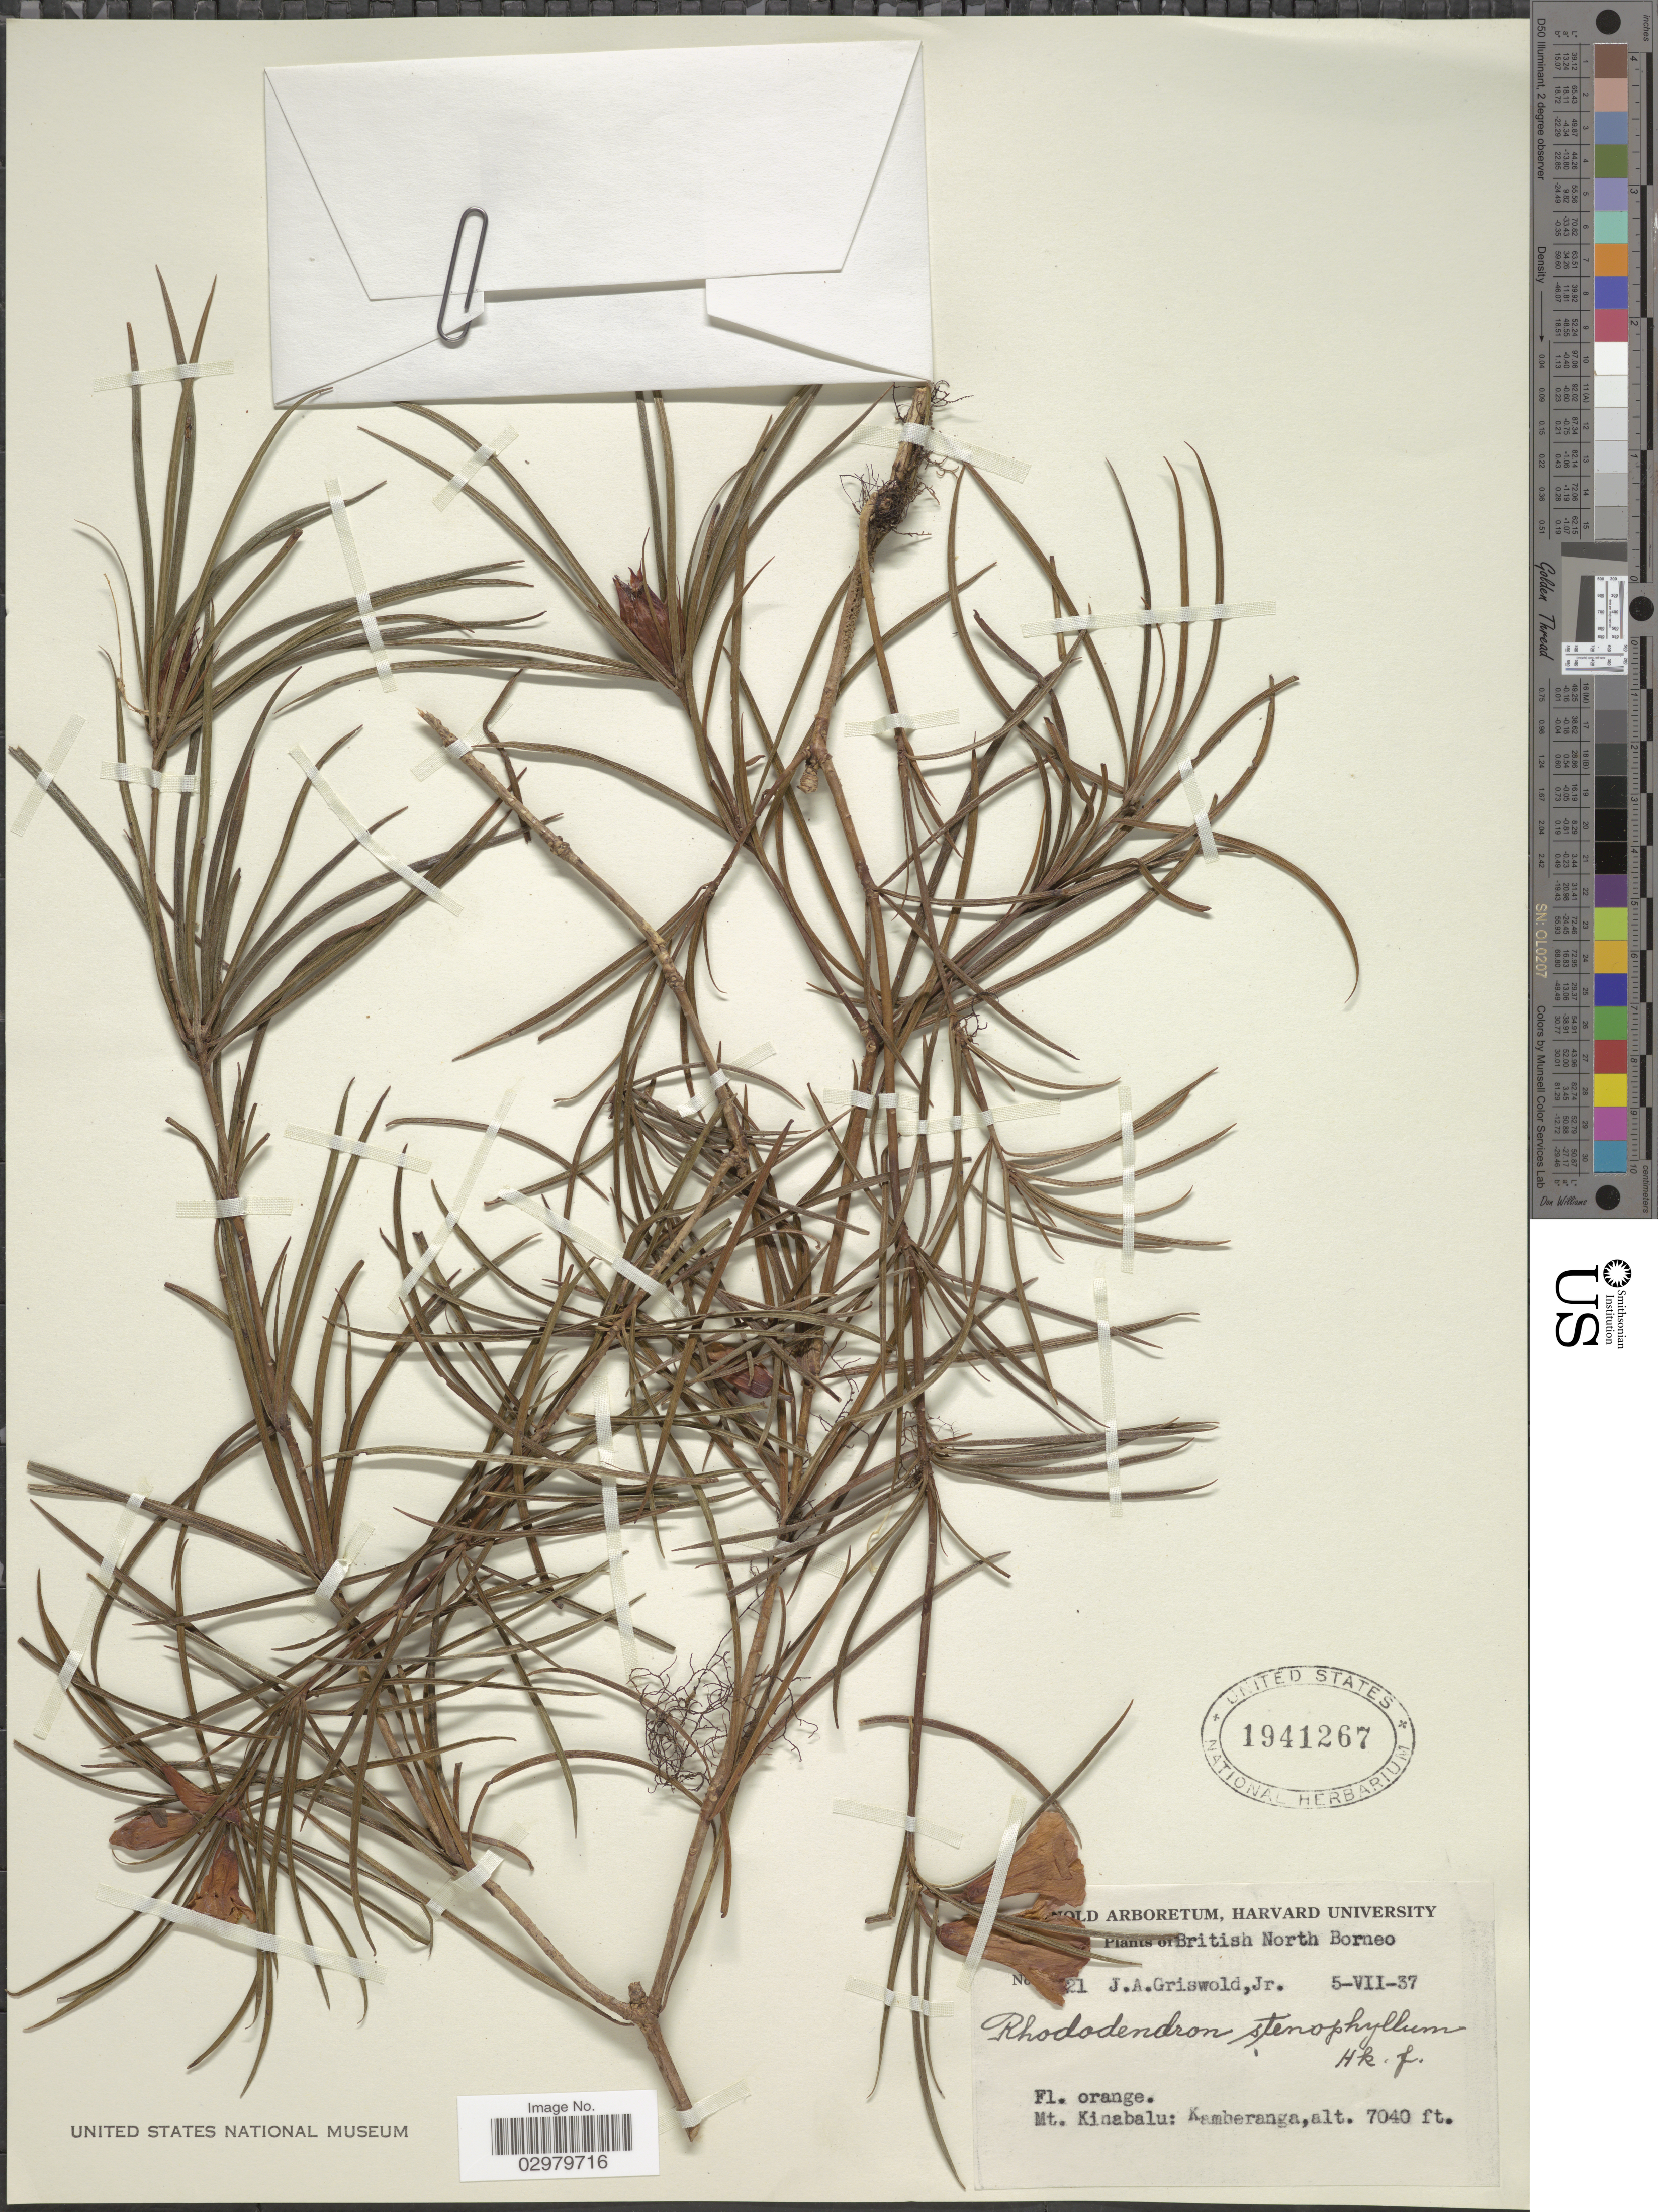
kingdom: Plantae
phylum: Tracheophyta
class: Magnoliopsida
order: Ericales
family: Ericaceae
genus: Rhododendron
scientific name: Rhododendron stenophyllum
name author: Hook. f. ex Stapf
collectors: J. Griswold Jr.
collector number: !21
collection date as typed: Transcribed d/m/y: 5/7/37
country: Malaysia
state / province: Sabah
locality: British North Borneo. Mt. Kinabalu: Kamberanga.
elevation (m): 2146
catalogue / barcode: US 1941267